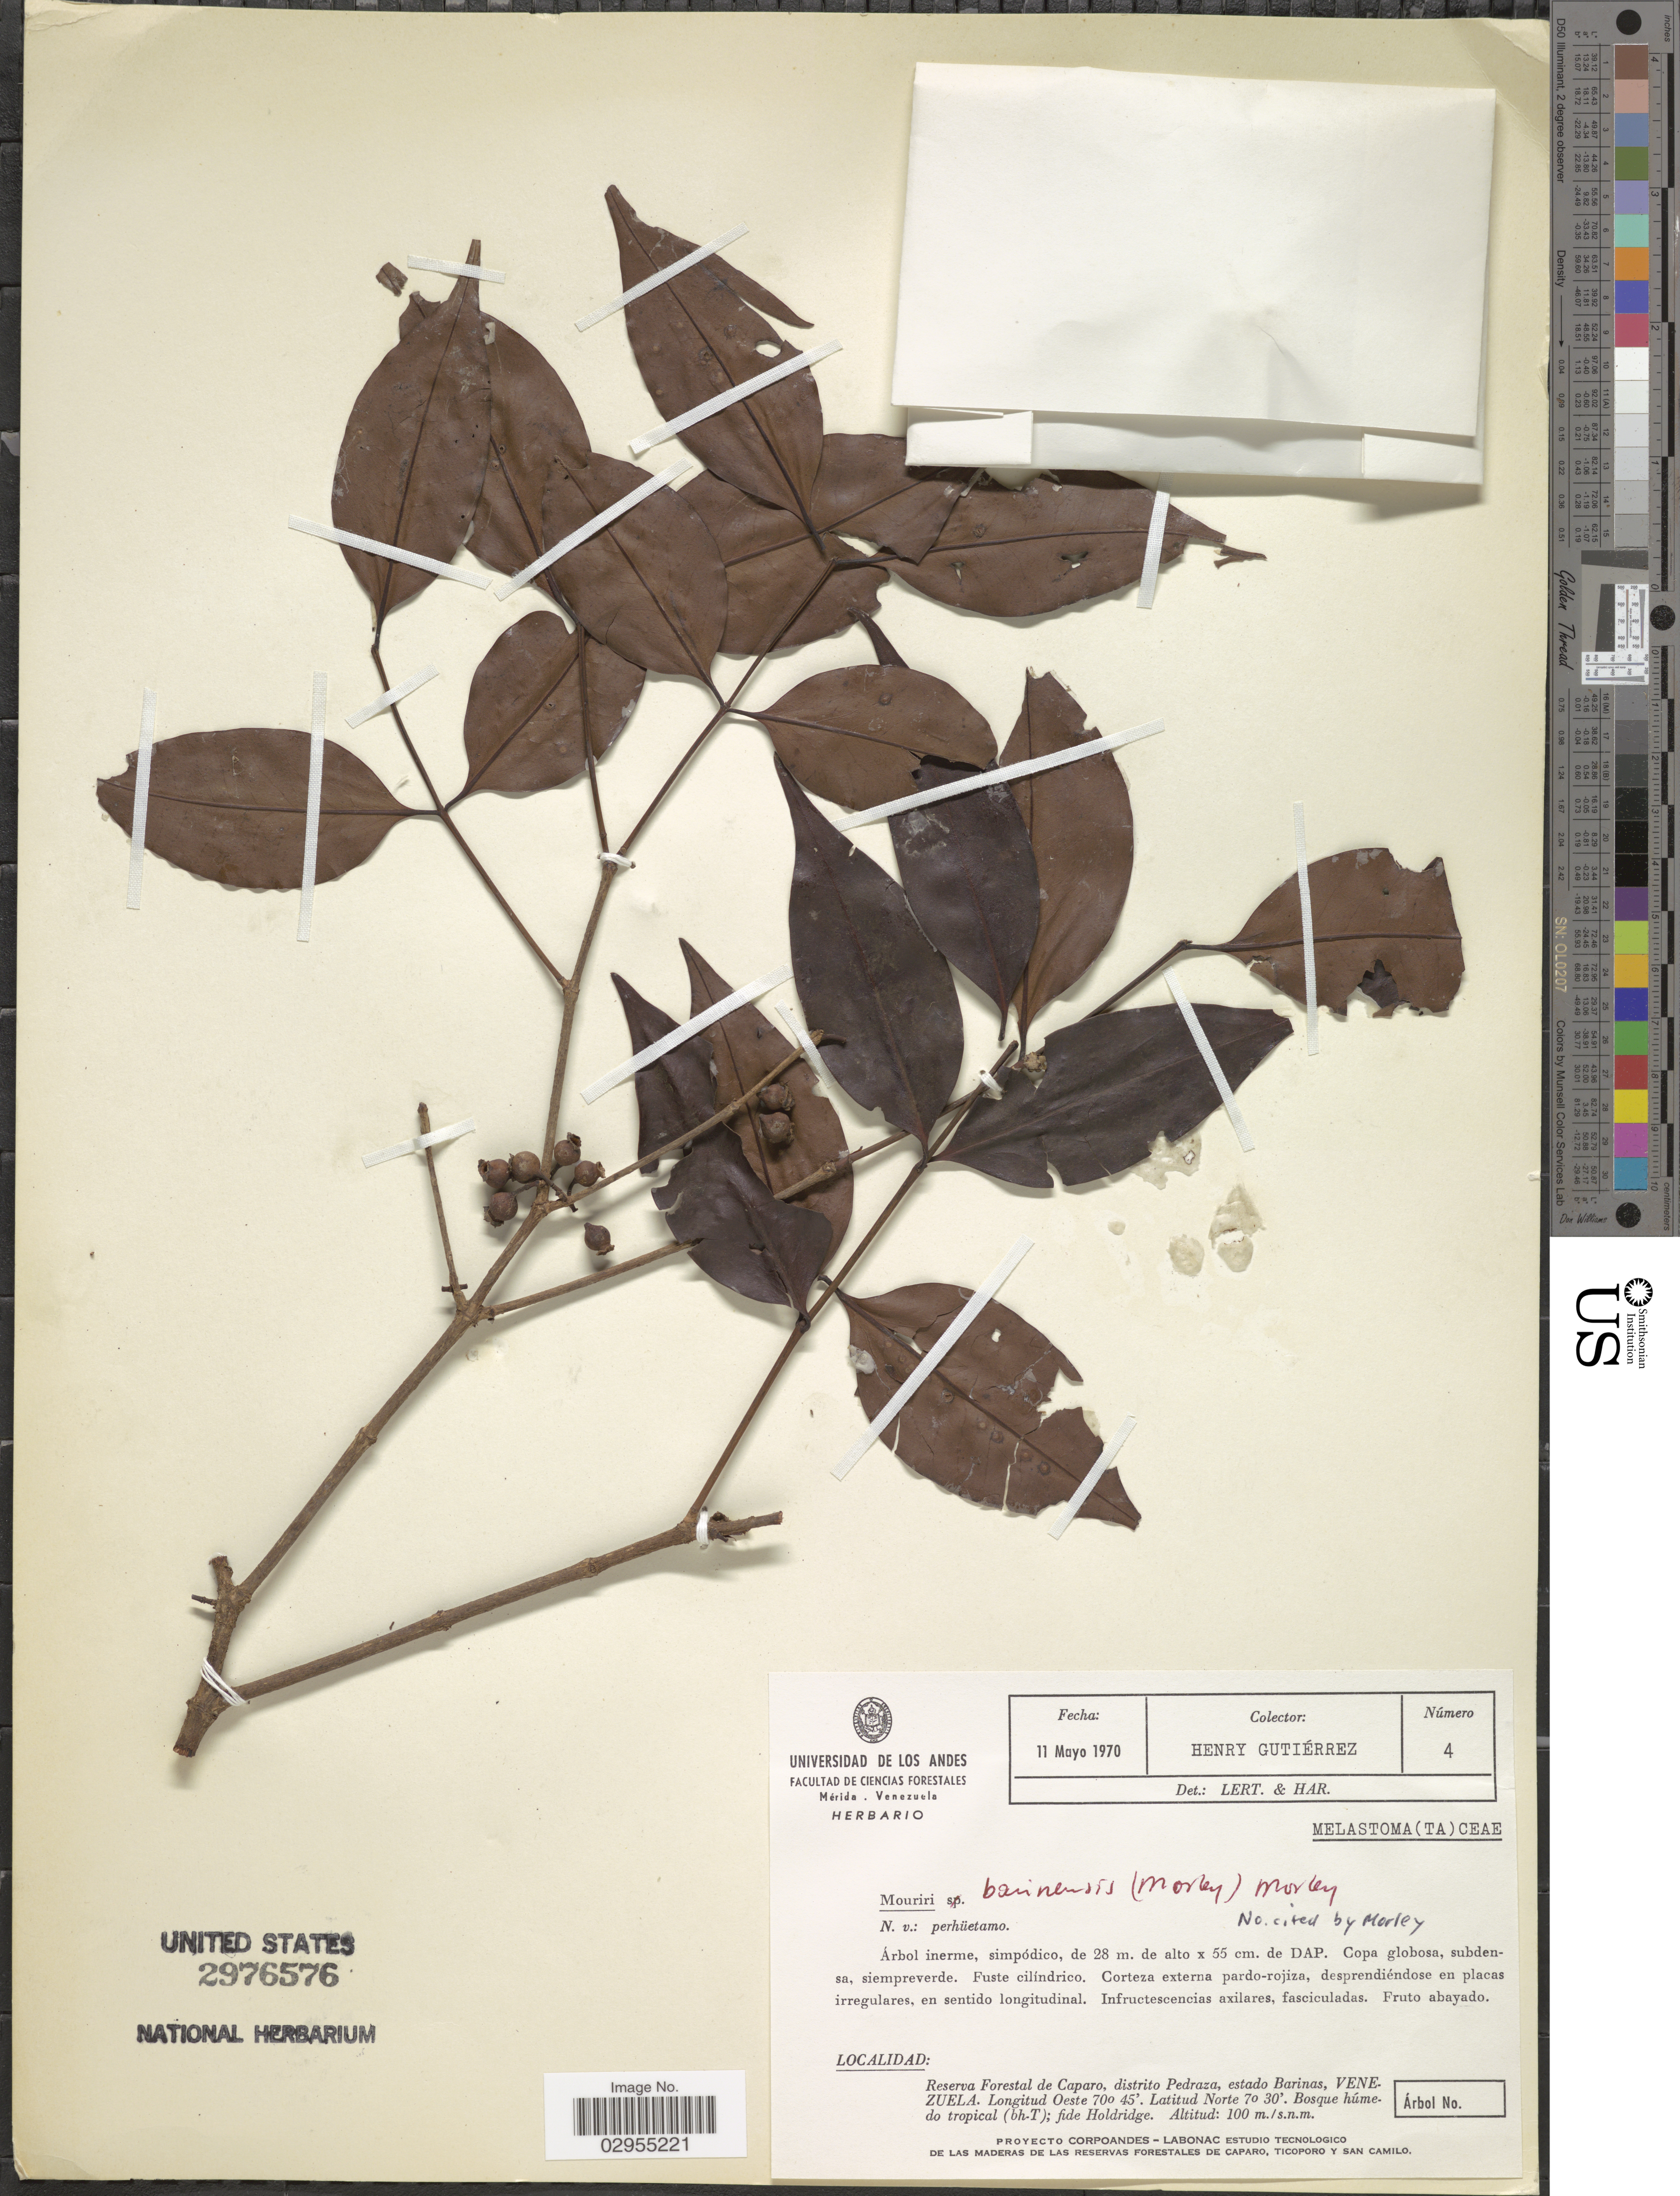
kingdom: Plantae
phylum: Tracheophyta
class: Magnoliopsida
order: Myrtales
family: Melastomataceae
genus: Mouriri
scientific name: Mouriri barinensis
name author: (Morley) Morley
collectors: H. Gutierrez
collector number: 4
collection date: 1970-05-11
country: Venezuela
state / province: Barinas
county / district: Pedraza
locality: Reserva Forestal de Ticoporo, distrito Pedraza.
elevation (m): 100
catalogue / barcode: US 2976576